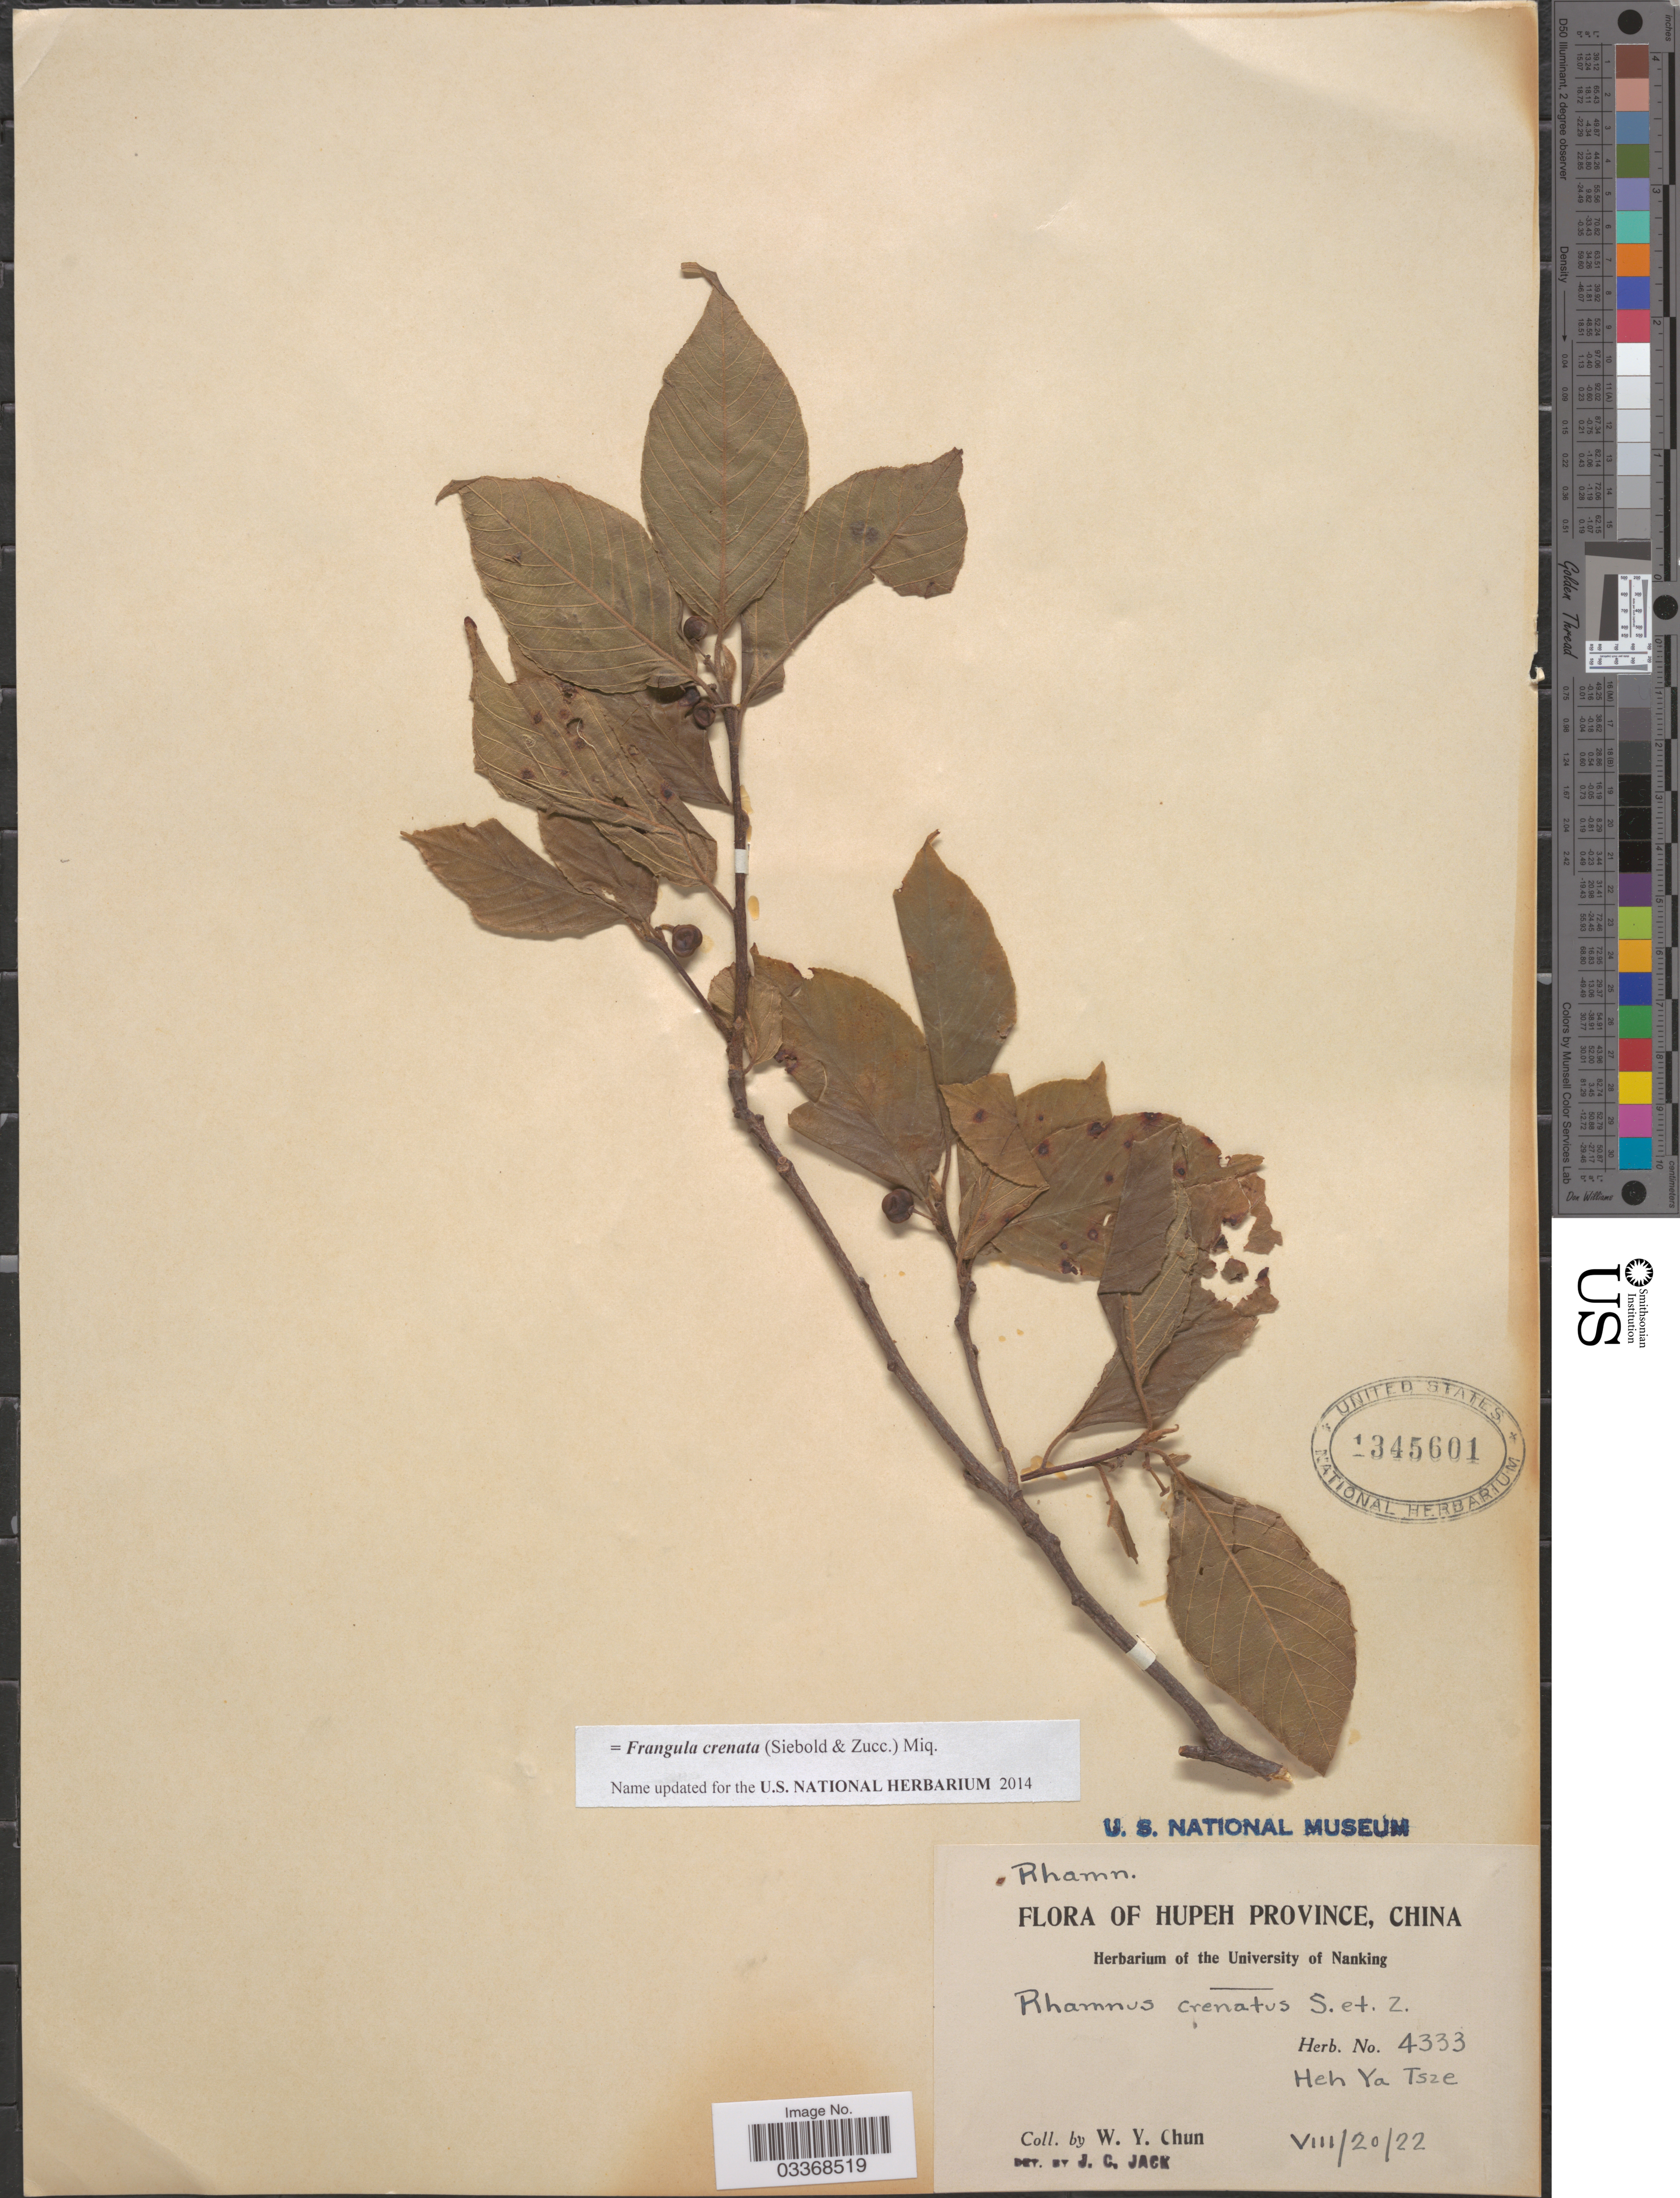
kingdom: Plantae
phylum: Tracheophyta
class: Magnoliopsida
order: Rosales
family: Rhamnaceae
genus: Frangula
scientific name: Frangula crenata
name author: (Siebold & Zucc.) Miq.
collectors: W. Y. Chun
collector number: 4333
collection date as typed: Transcribed d/m/y: 20/8/22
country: China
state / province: Hubei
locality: Hupeh Province. Heh Ya Tsze.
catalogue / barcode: US 1345601